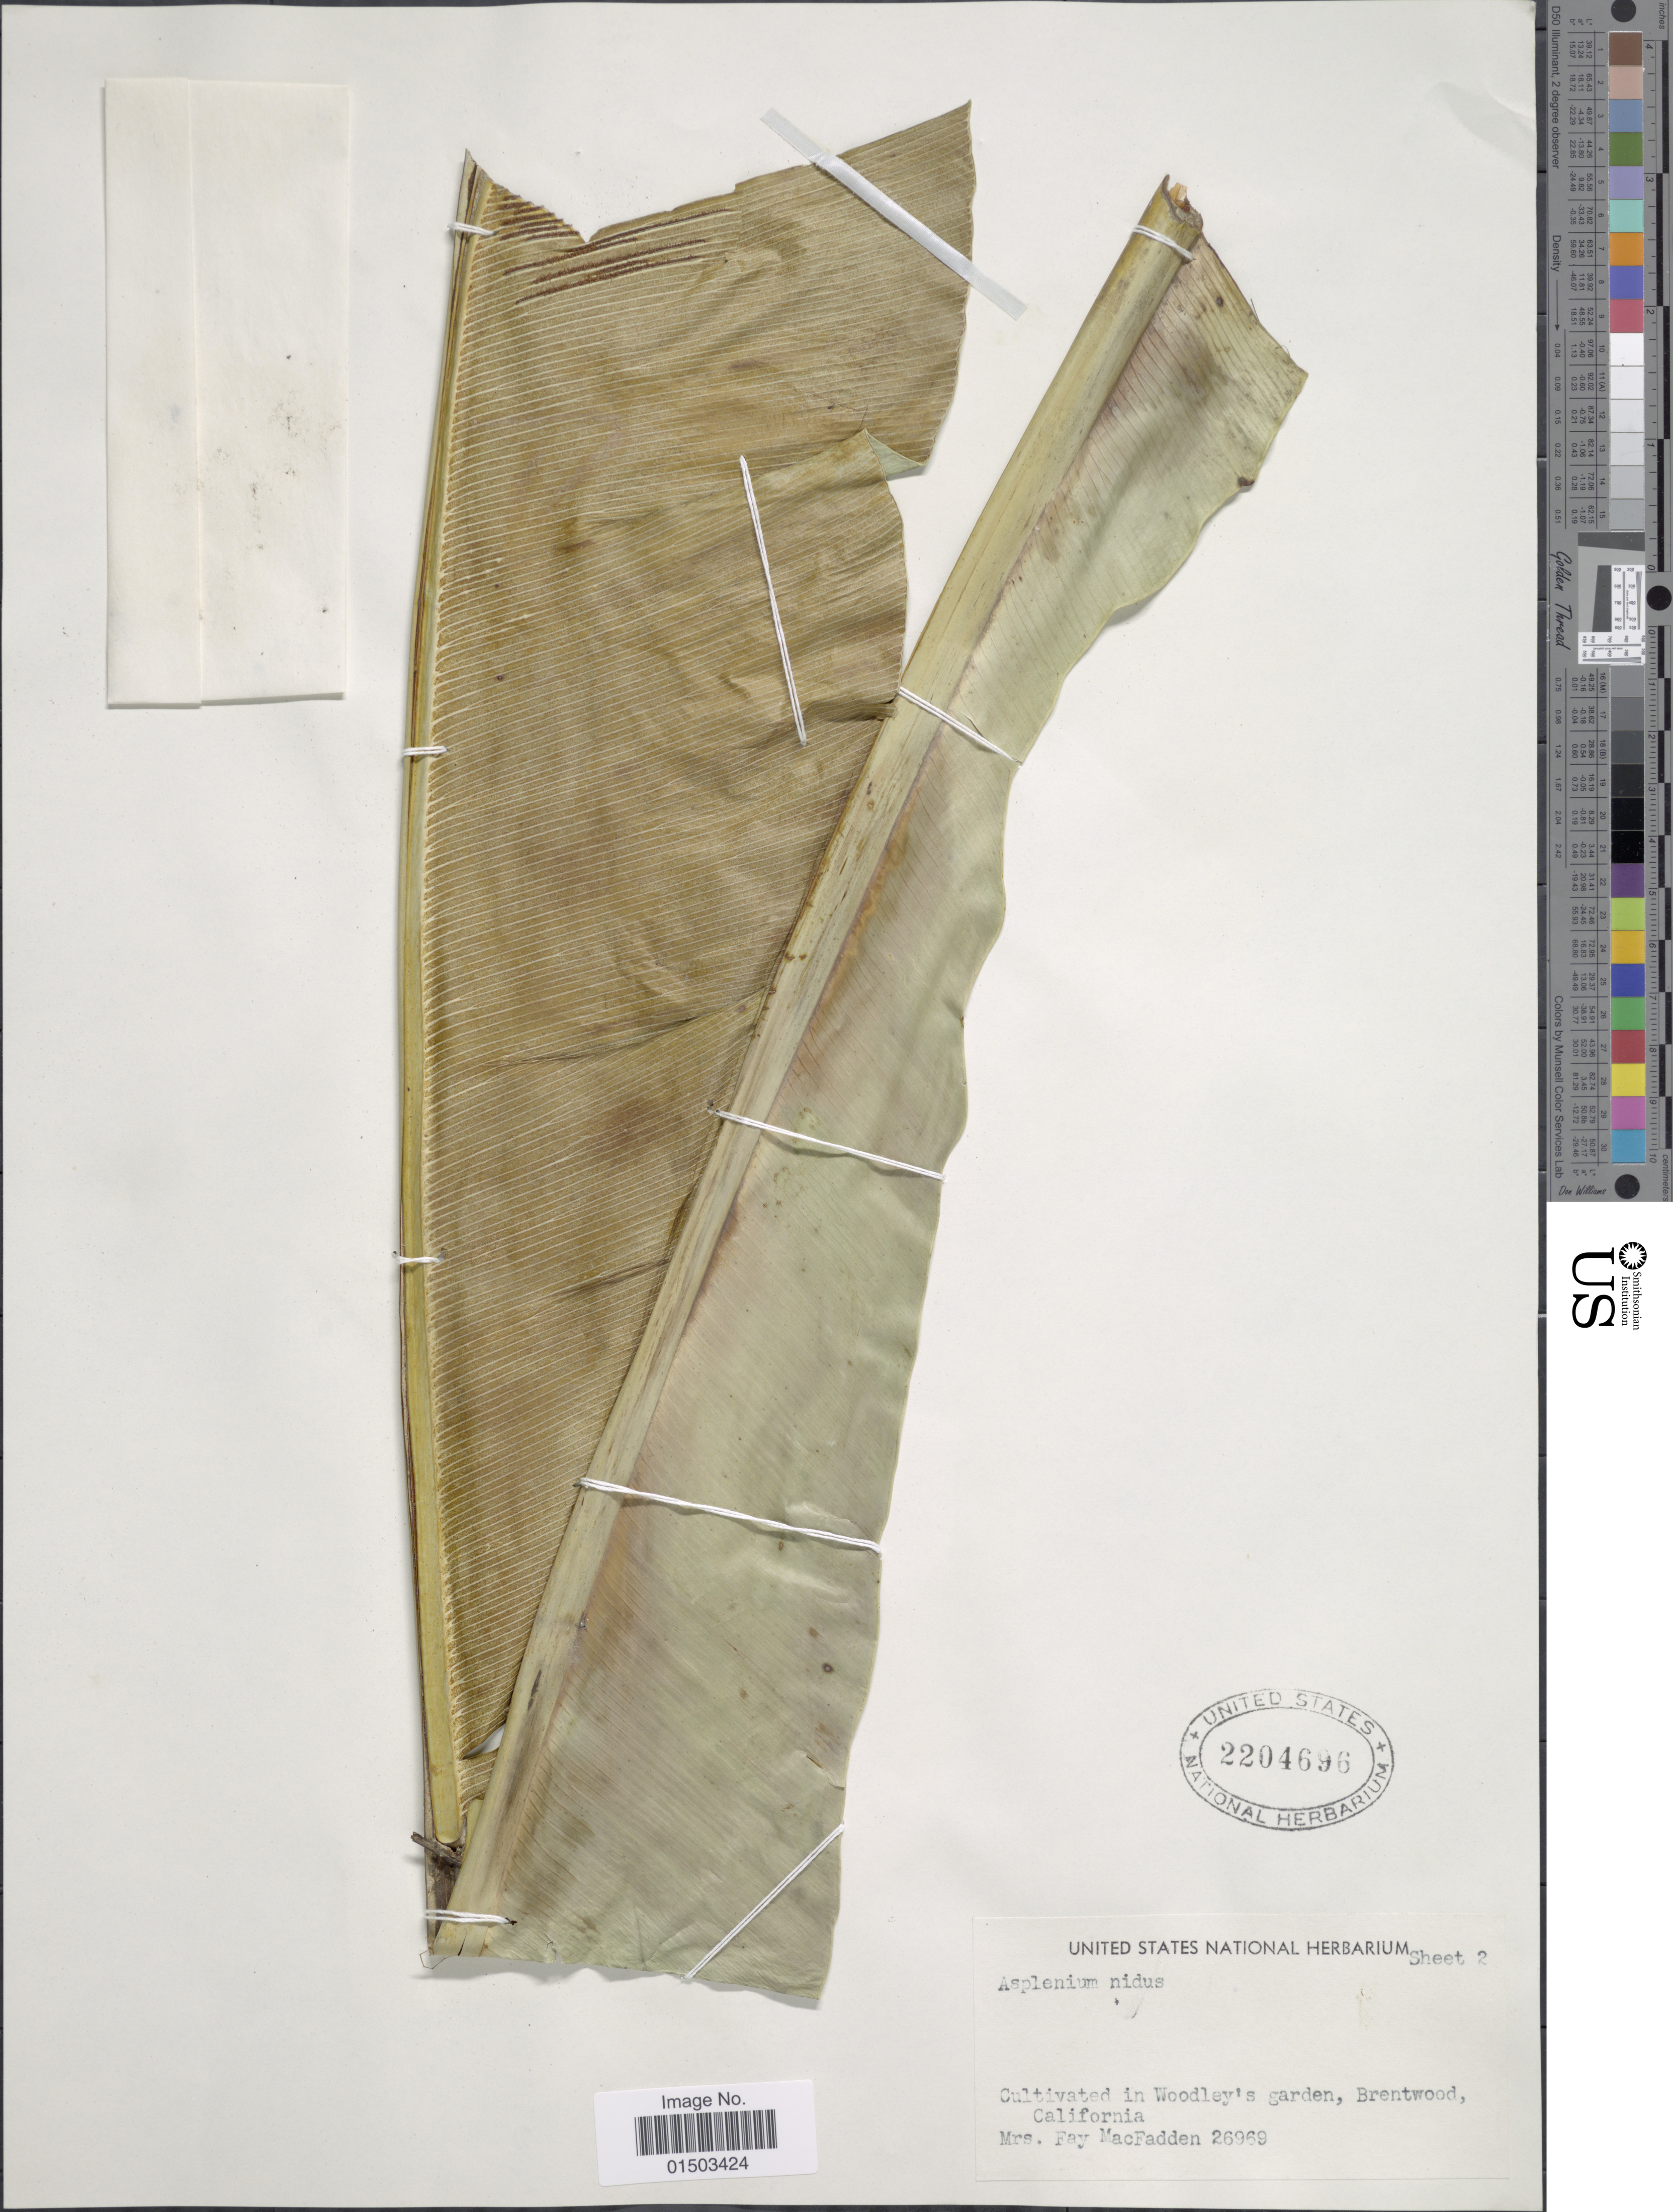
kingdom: Plantae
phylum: Tracheophyta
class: Polypodiopsida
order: Polypodiales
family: Aspleniaceae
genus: Asplenium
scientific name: Asplenium nidus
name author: L.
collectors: F. MacFadden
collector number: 26969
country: United States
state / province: California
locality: Cultivated in Woodley's garden, Brentwood, California.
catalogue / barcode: US 2204696